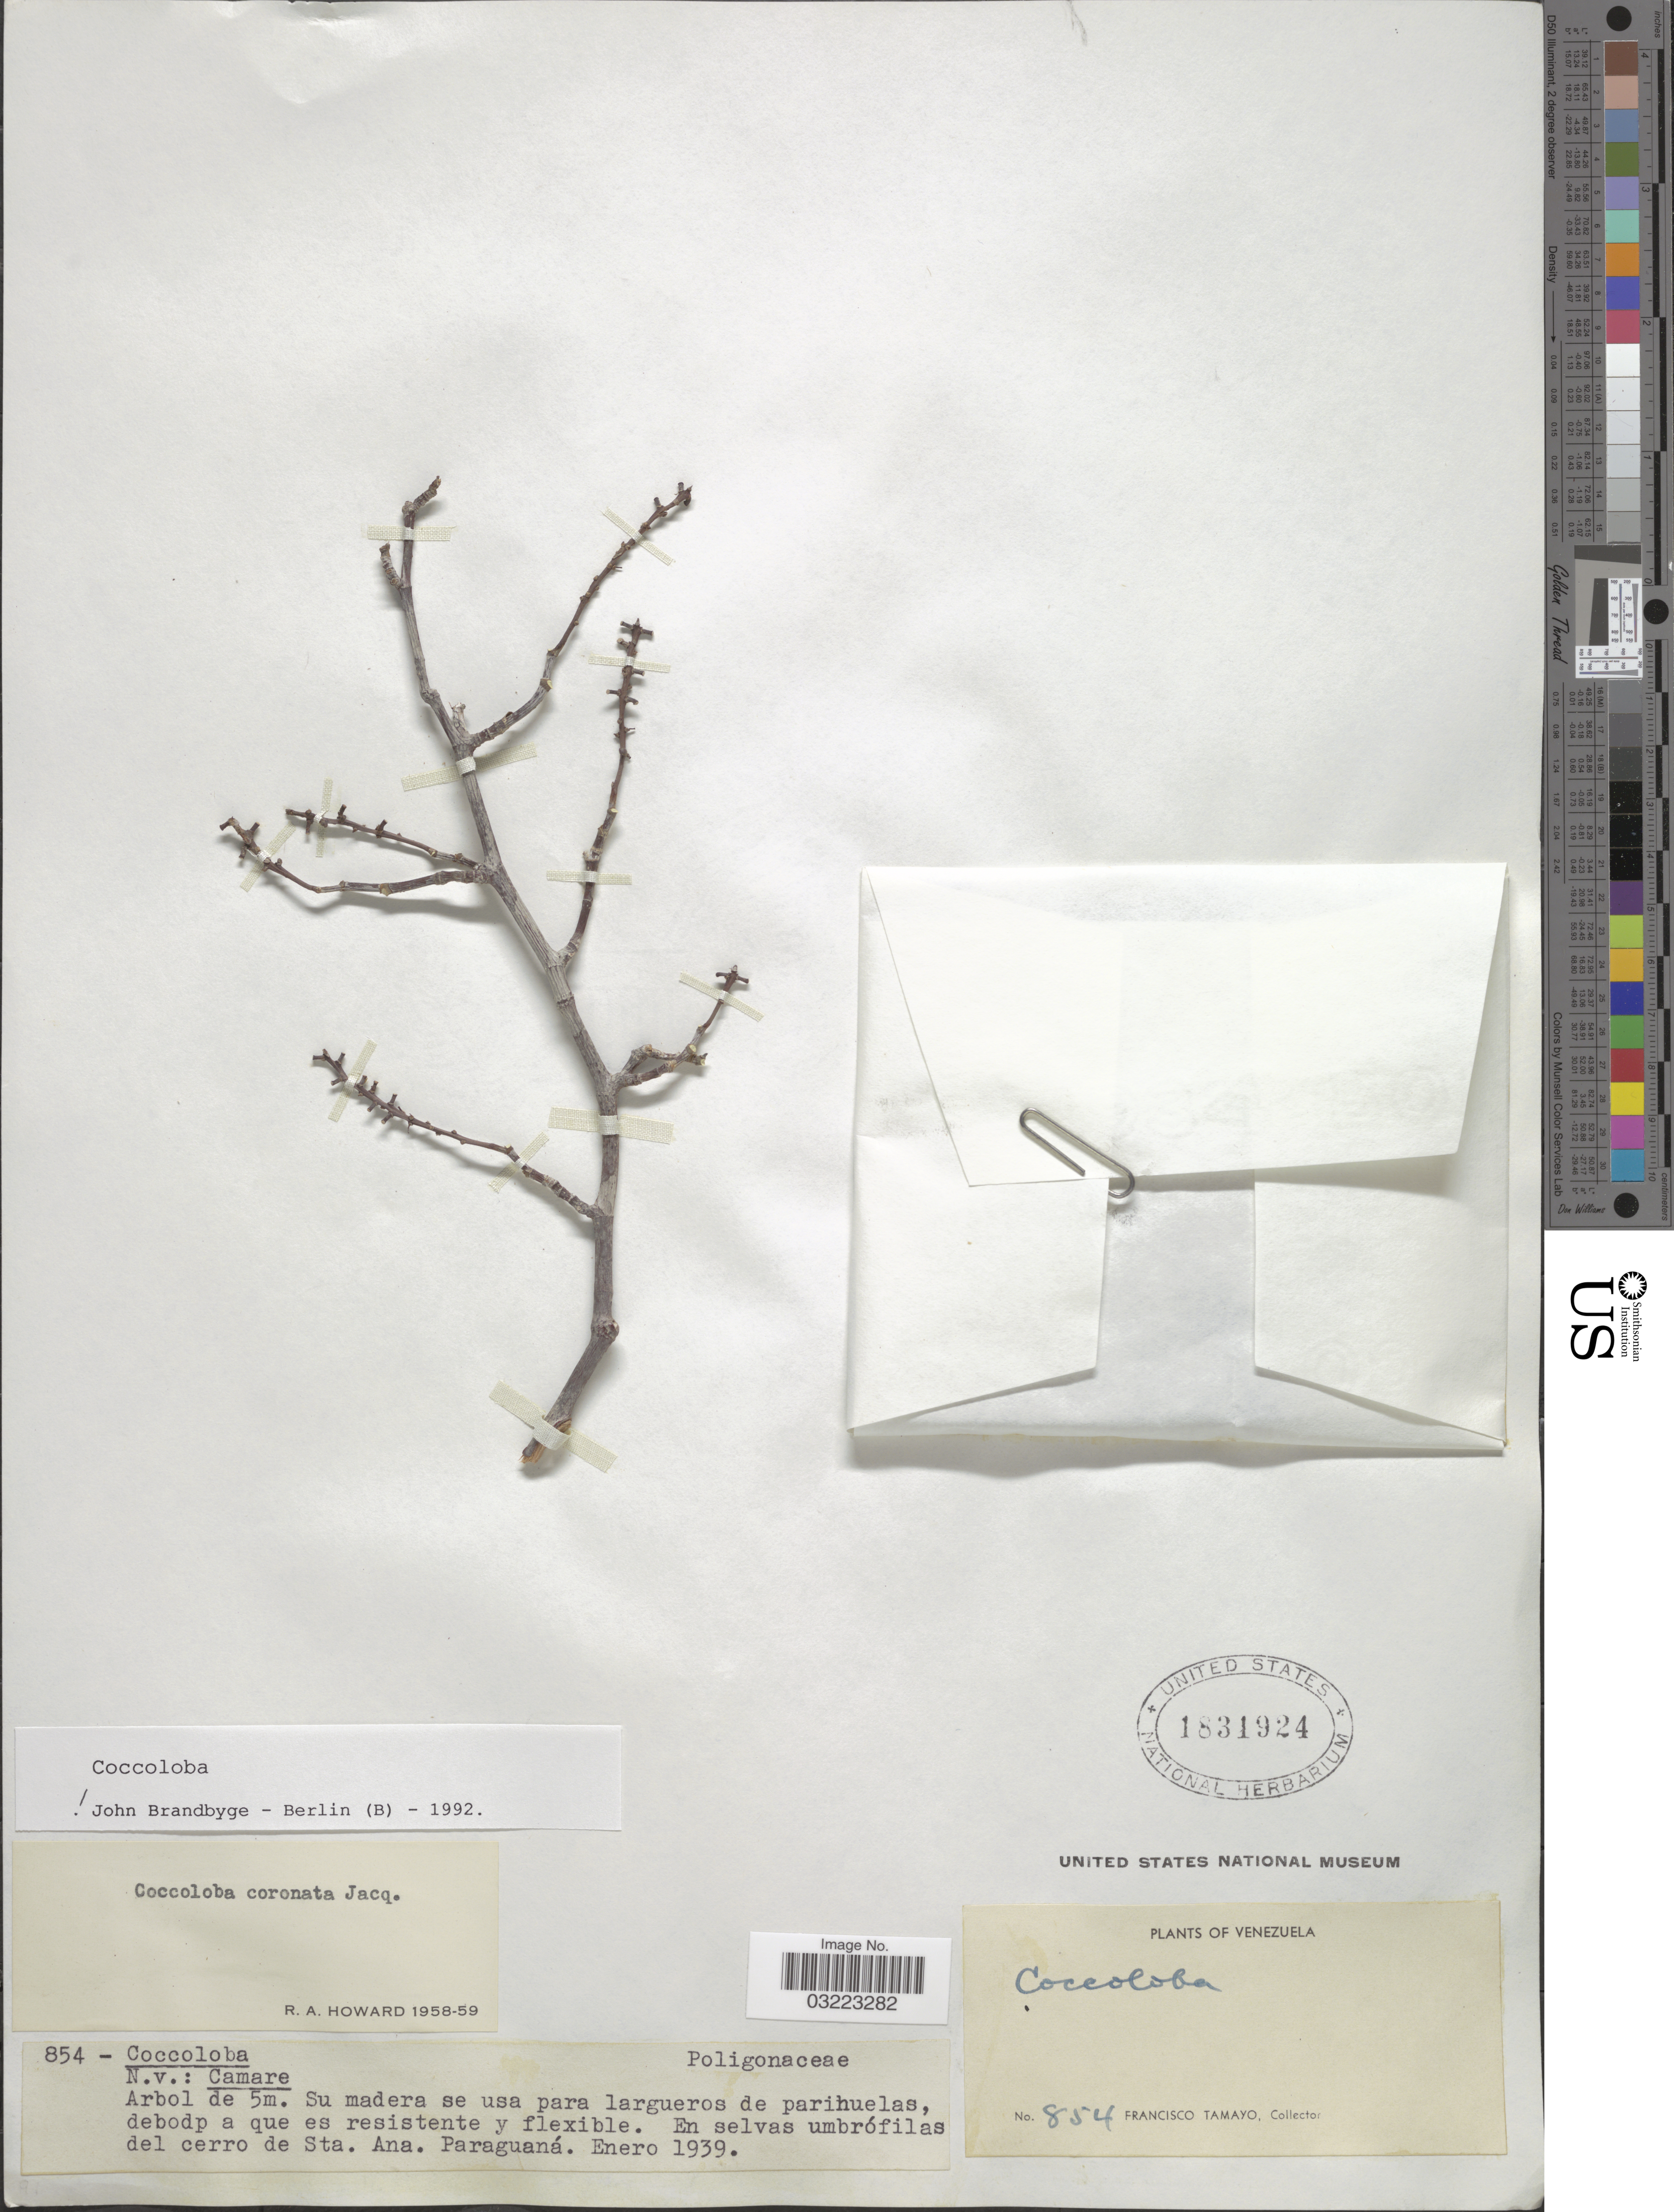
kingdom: Plantae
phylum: Tracheophyta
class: Magnoliopsida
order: Caryophyllales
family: Polygonaceae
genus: Coccoloba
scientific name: Coccoloba coronata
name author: Jacq.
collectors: F. Tamayo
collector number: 854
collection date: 1939-01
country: Venezuela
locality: Cerro de Sta. Ana. Paraguaná.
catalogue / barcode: US 1831924